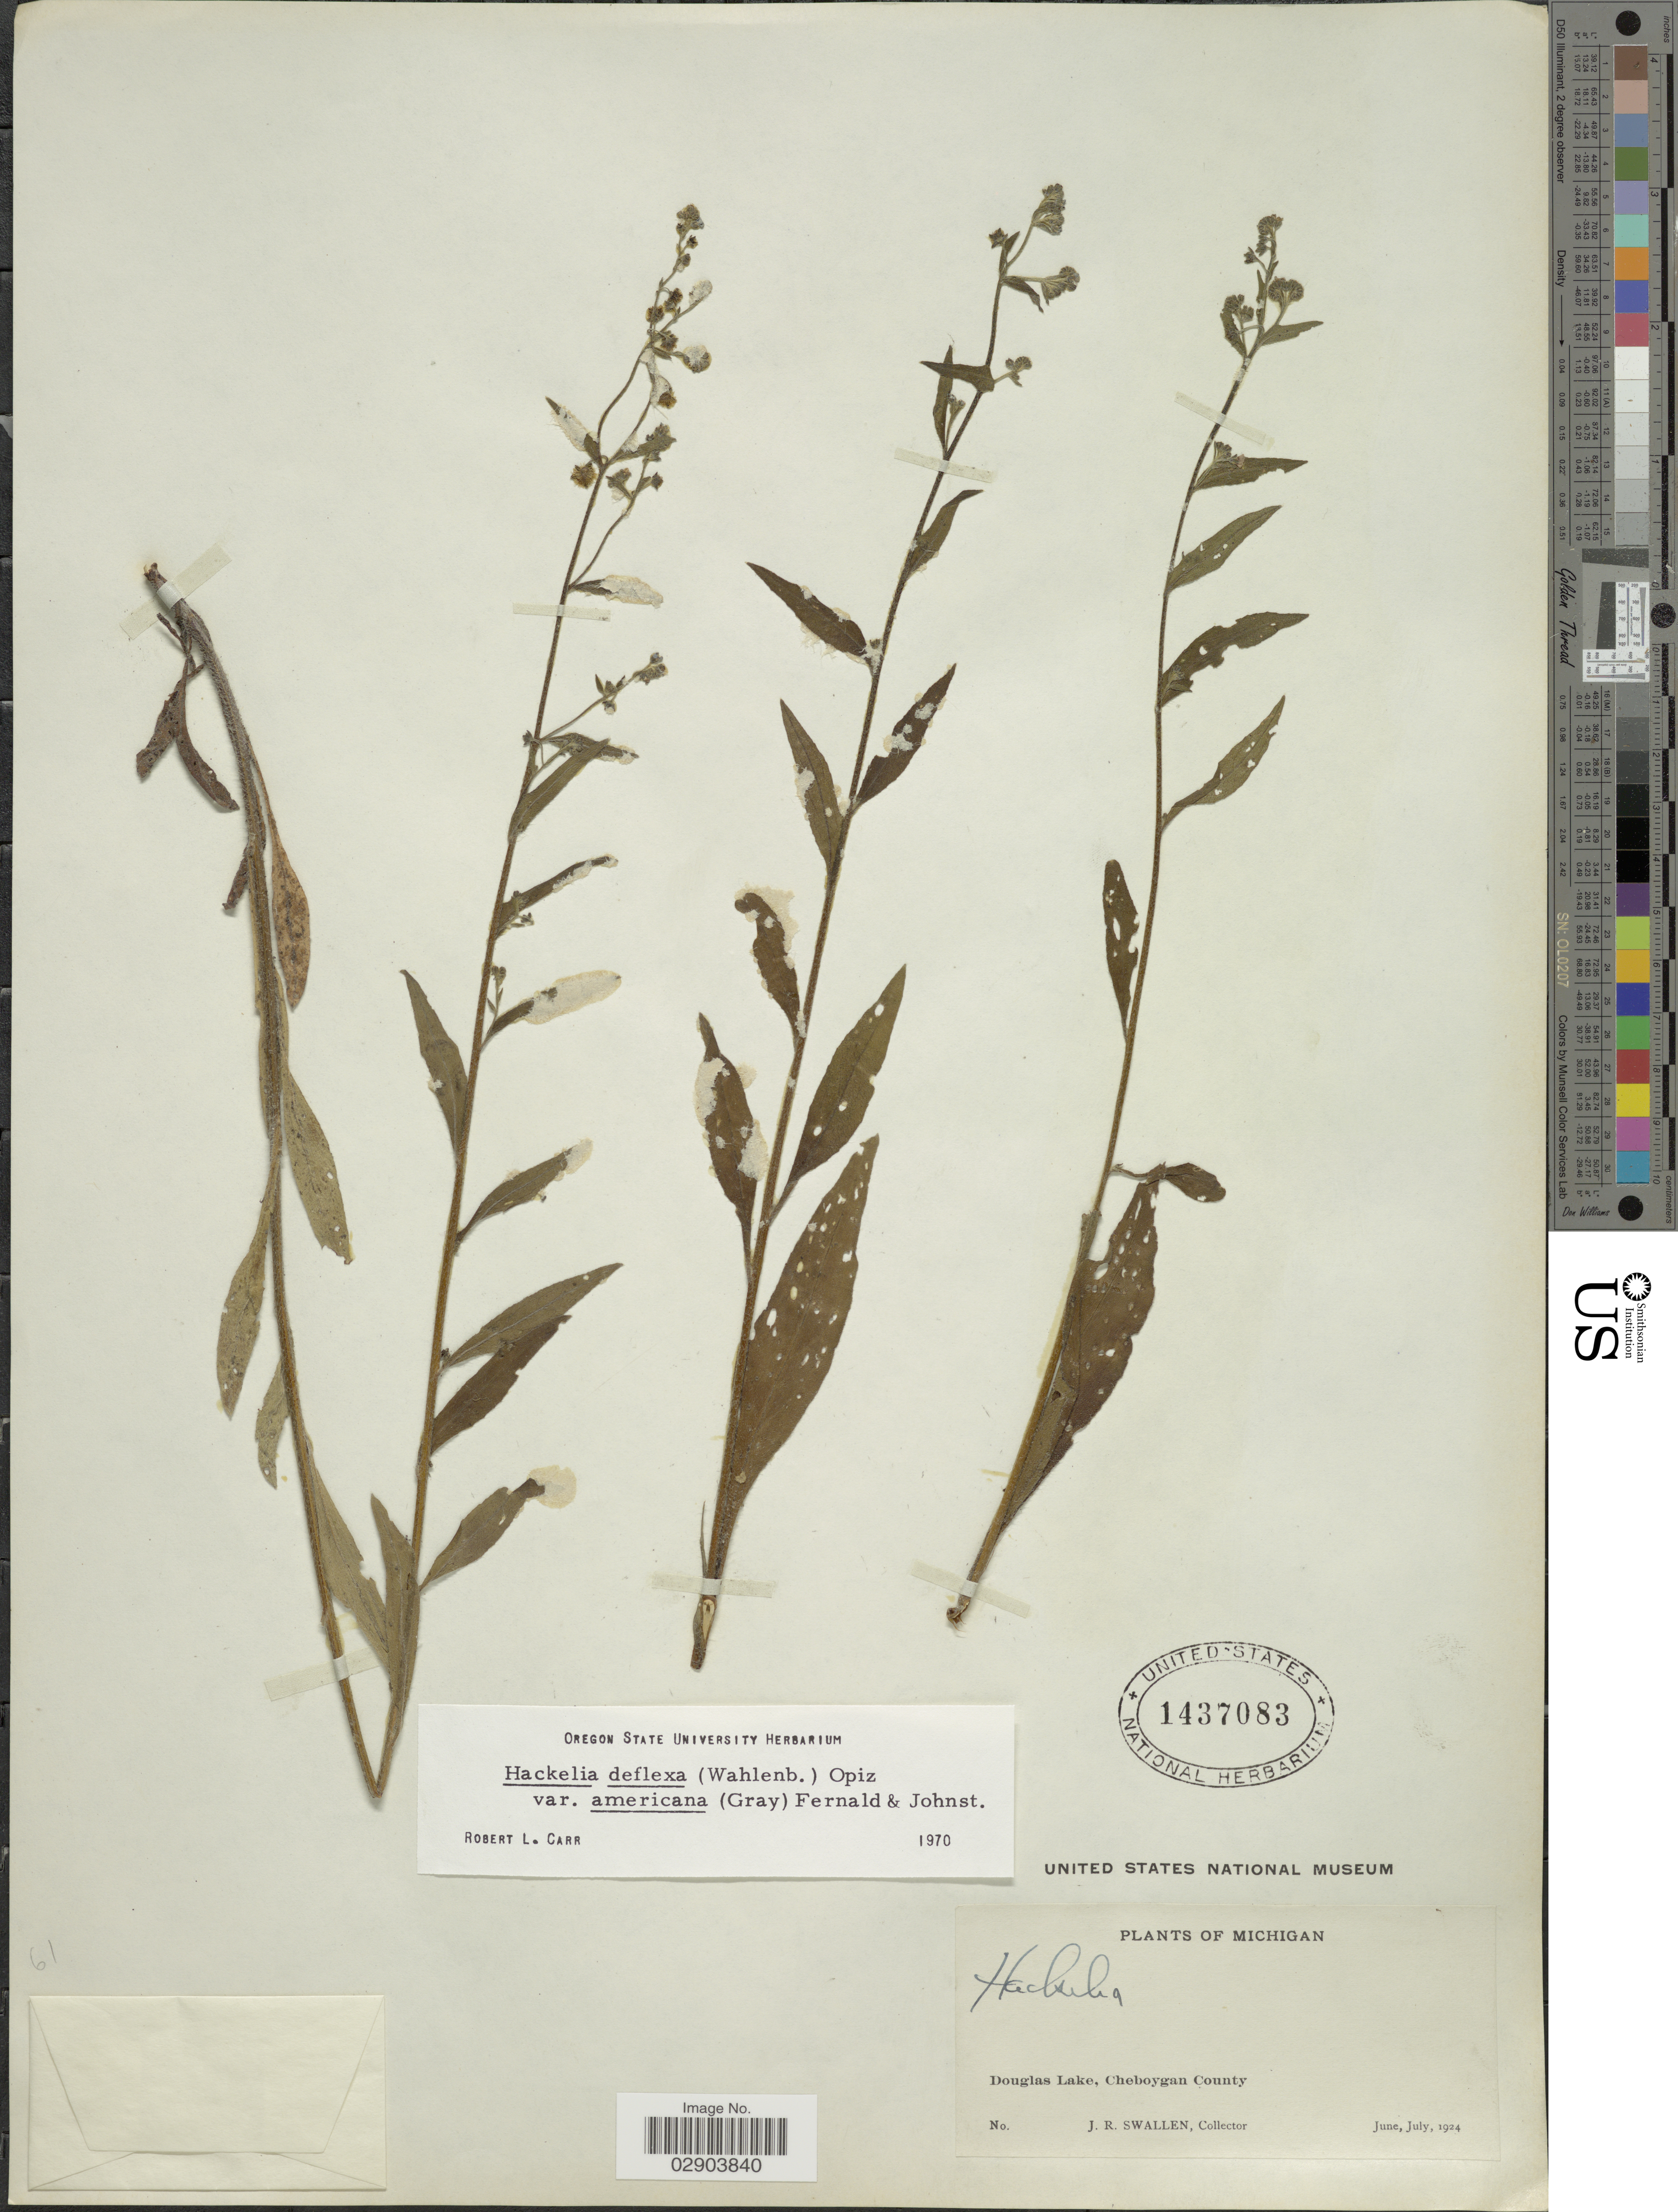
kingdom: Plantae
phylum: Tracheophyta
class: Magnoliopsida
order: Boraginales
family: Boraginaceae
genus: Hackelia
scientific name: Hackelia deflexa var. americana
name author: (A. Gray) Fernald & I.M. Johnst.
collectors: J. R. Swallen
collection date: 1924-06/1924-07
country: United States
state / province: Michigan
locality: Douglas Lake, Cheboygan County.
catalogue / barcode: US 1437083